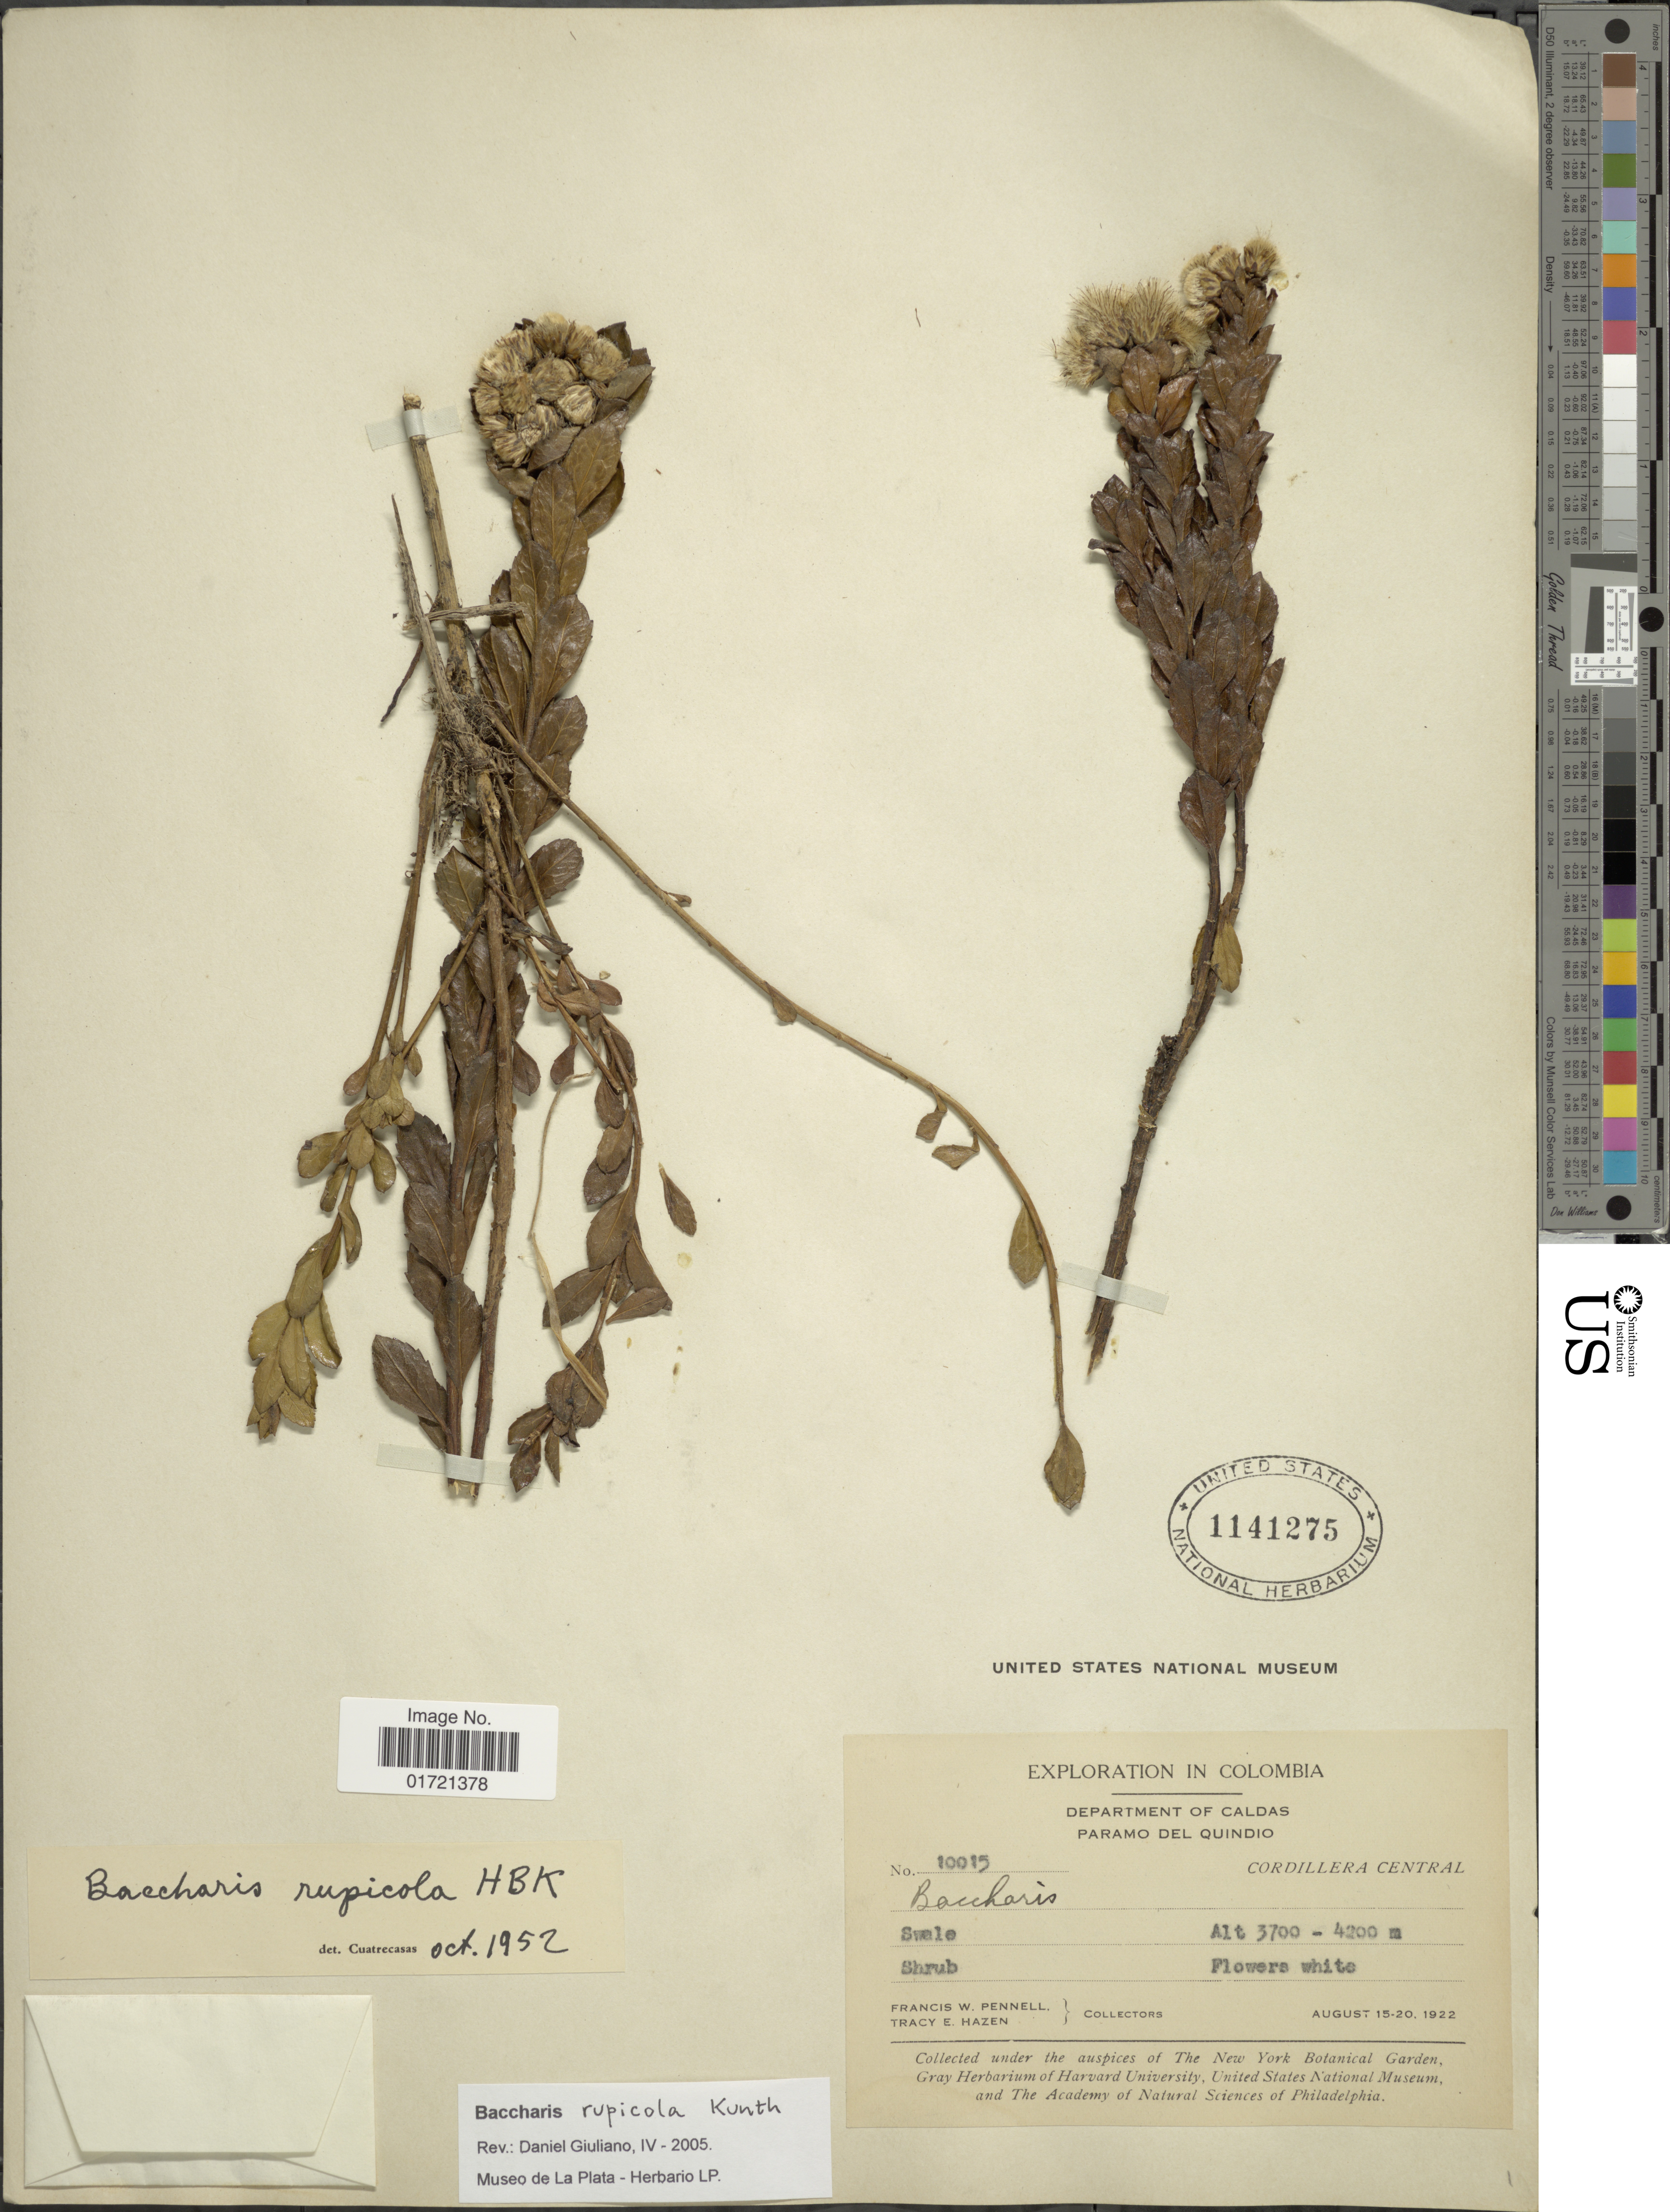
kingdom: Plantae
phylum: Tracheophyta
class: Magnoliopsida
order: Asterales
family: Asteraceae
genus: Baccharis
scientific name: Baccharis rupicola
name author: Kunth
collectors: F. W. Pennell & T. E. Hazen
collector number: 10015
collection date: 1922-08-15/1922-08-20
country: Colombia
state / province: Caldas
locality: Department of Caldas. Paramo del Quindio. Cordillera Central. Swale.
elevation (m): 3700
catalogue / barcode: US 1141275